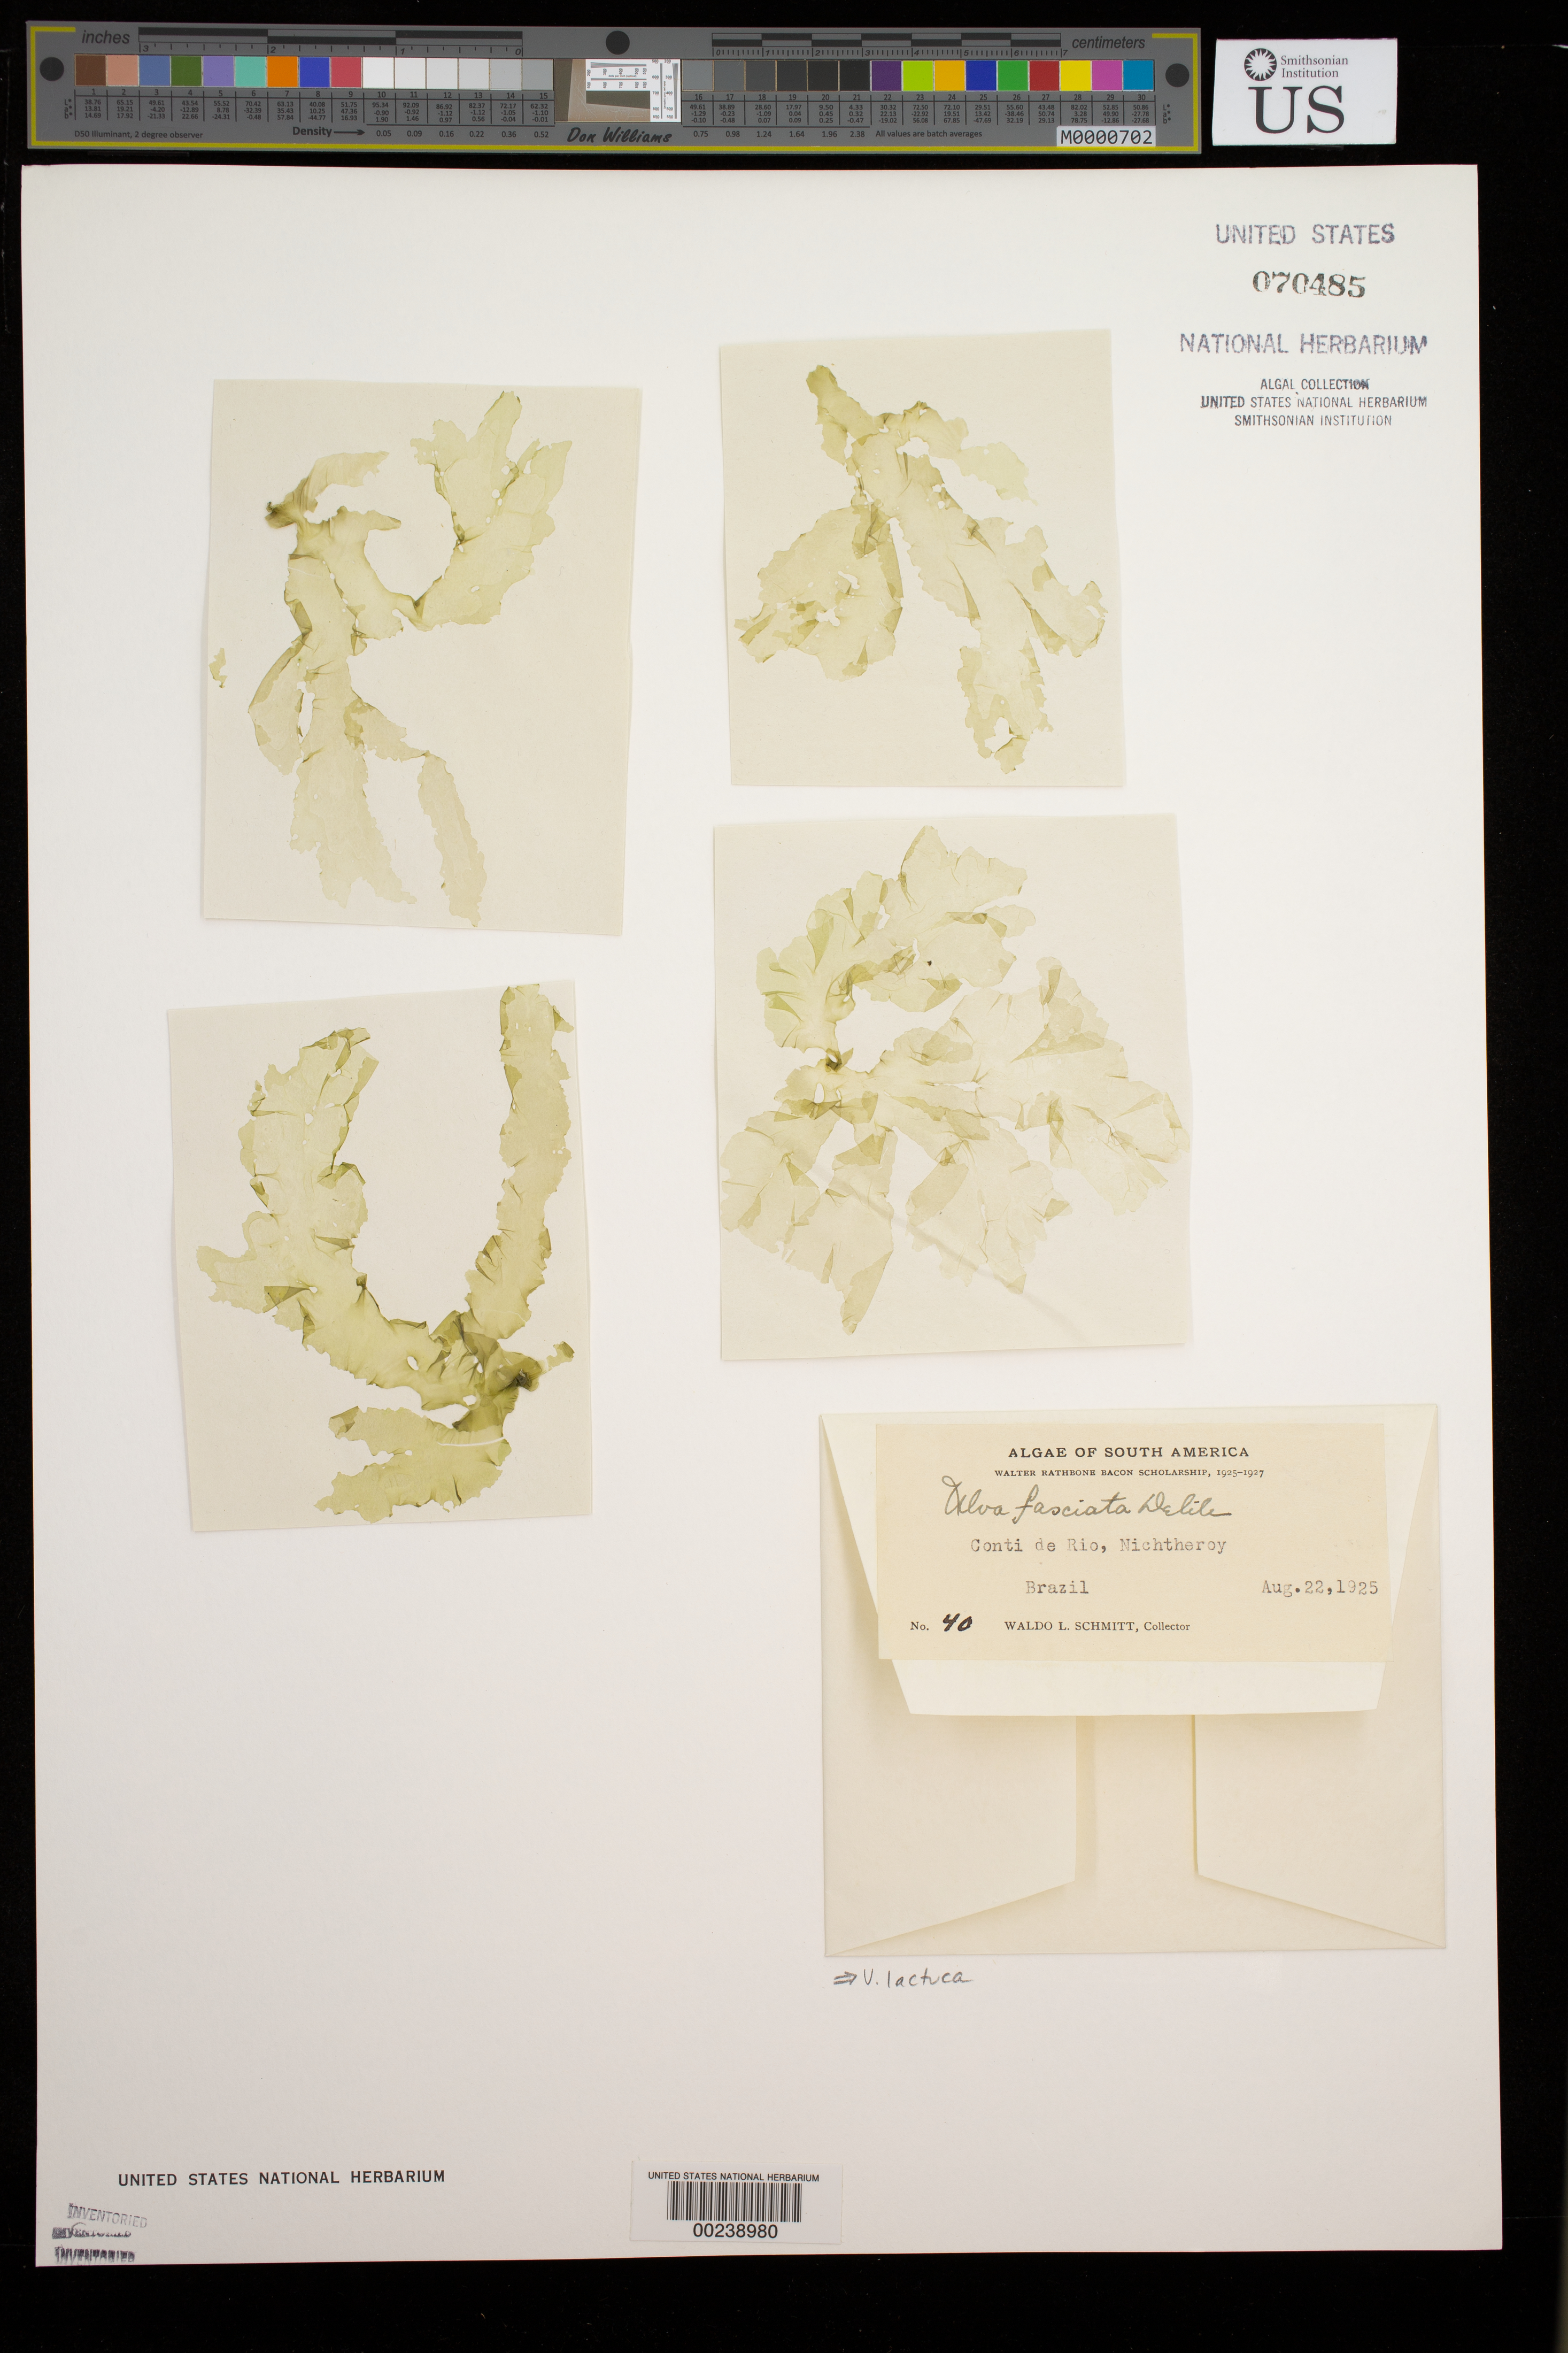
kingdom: Plantae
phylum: Chlorophyta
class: Ulvophyceae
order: Ulvales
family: Ulvaceae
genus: Ulva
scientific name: Ulva lactuca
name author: L.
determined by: Algae name updating Project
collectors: W. L. Schmitt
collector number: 40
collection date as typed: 22 Aug 1925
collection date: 1925-08-22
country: Brazil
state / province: Rio de Janeiro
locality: Conti de Rio, Niteroi (Nichtheroy)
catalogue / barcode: US 70485